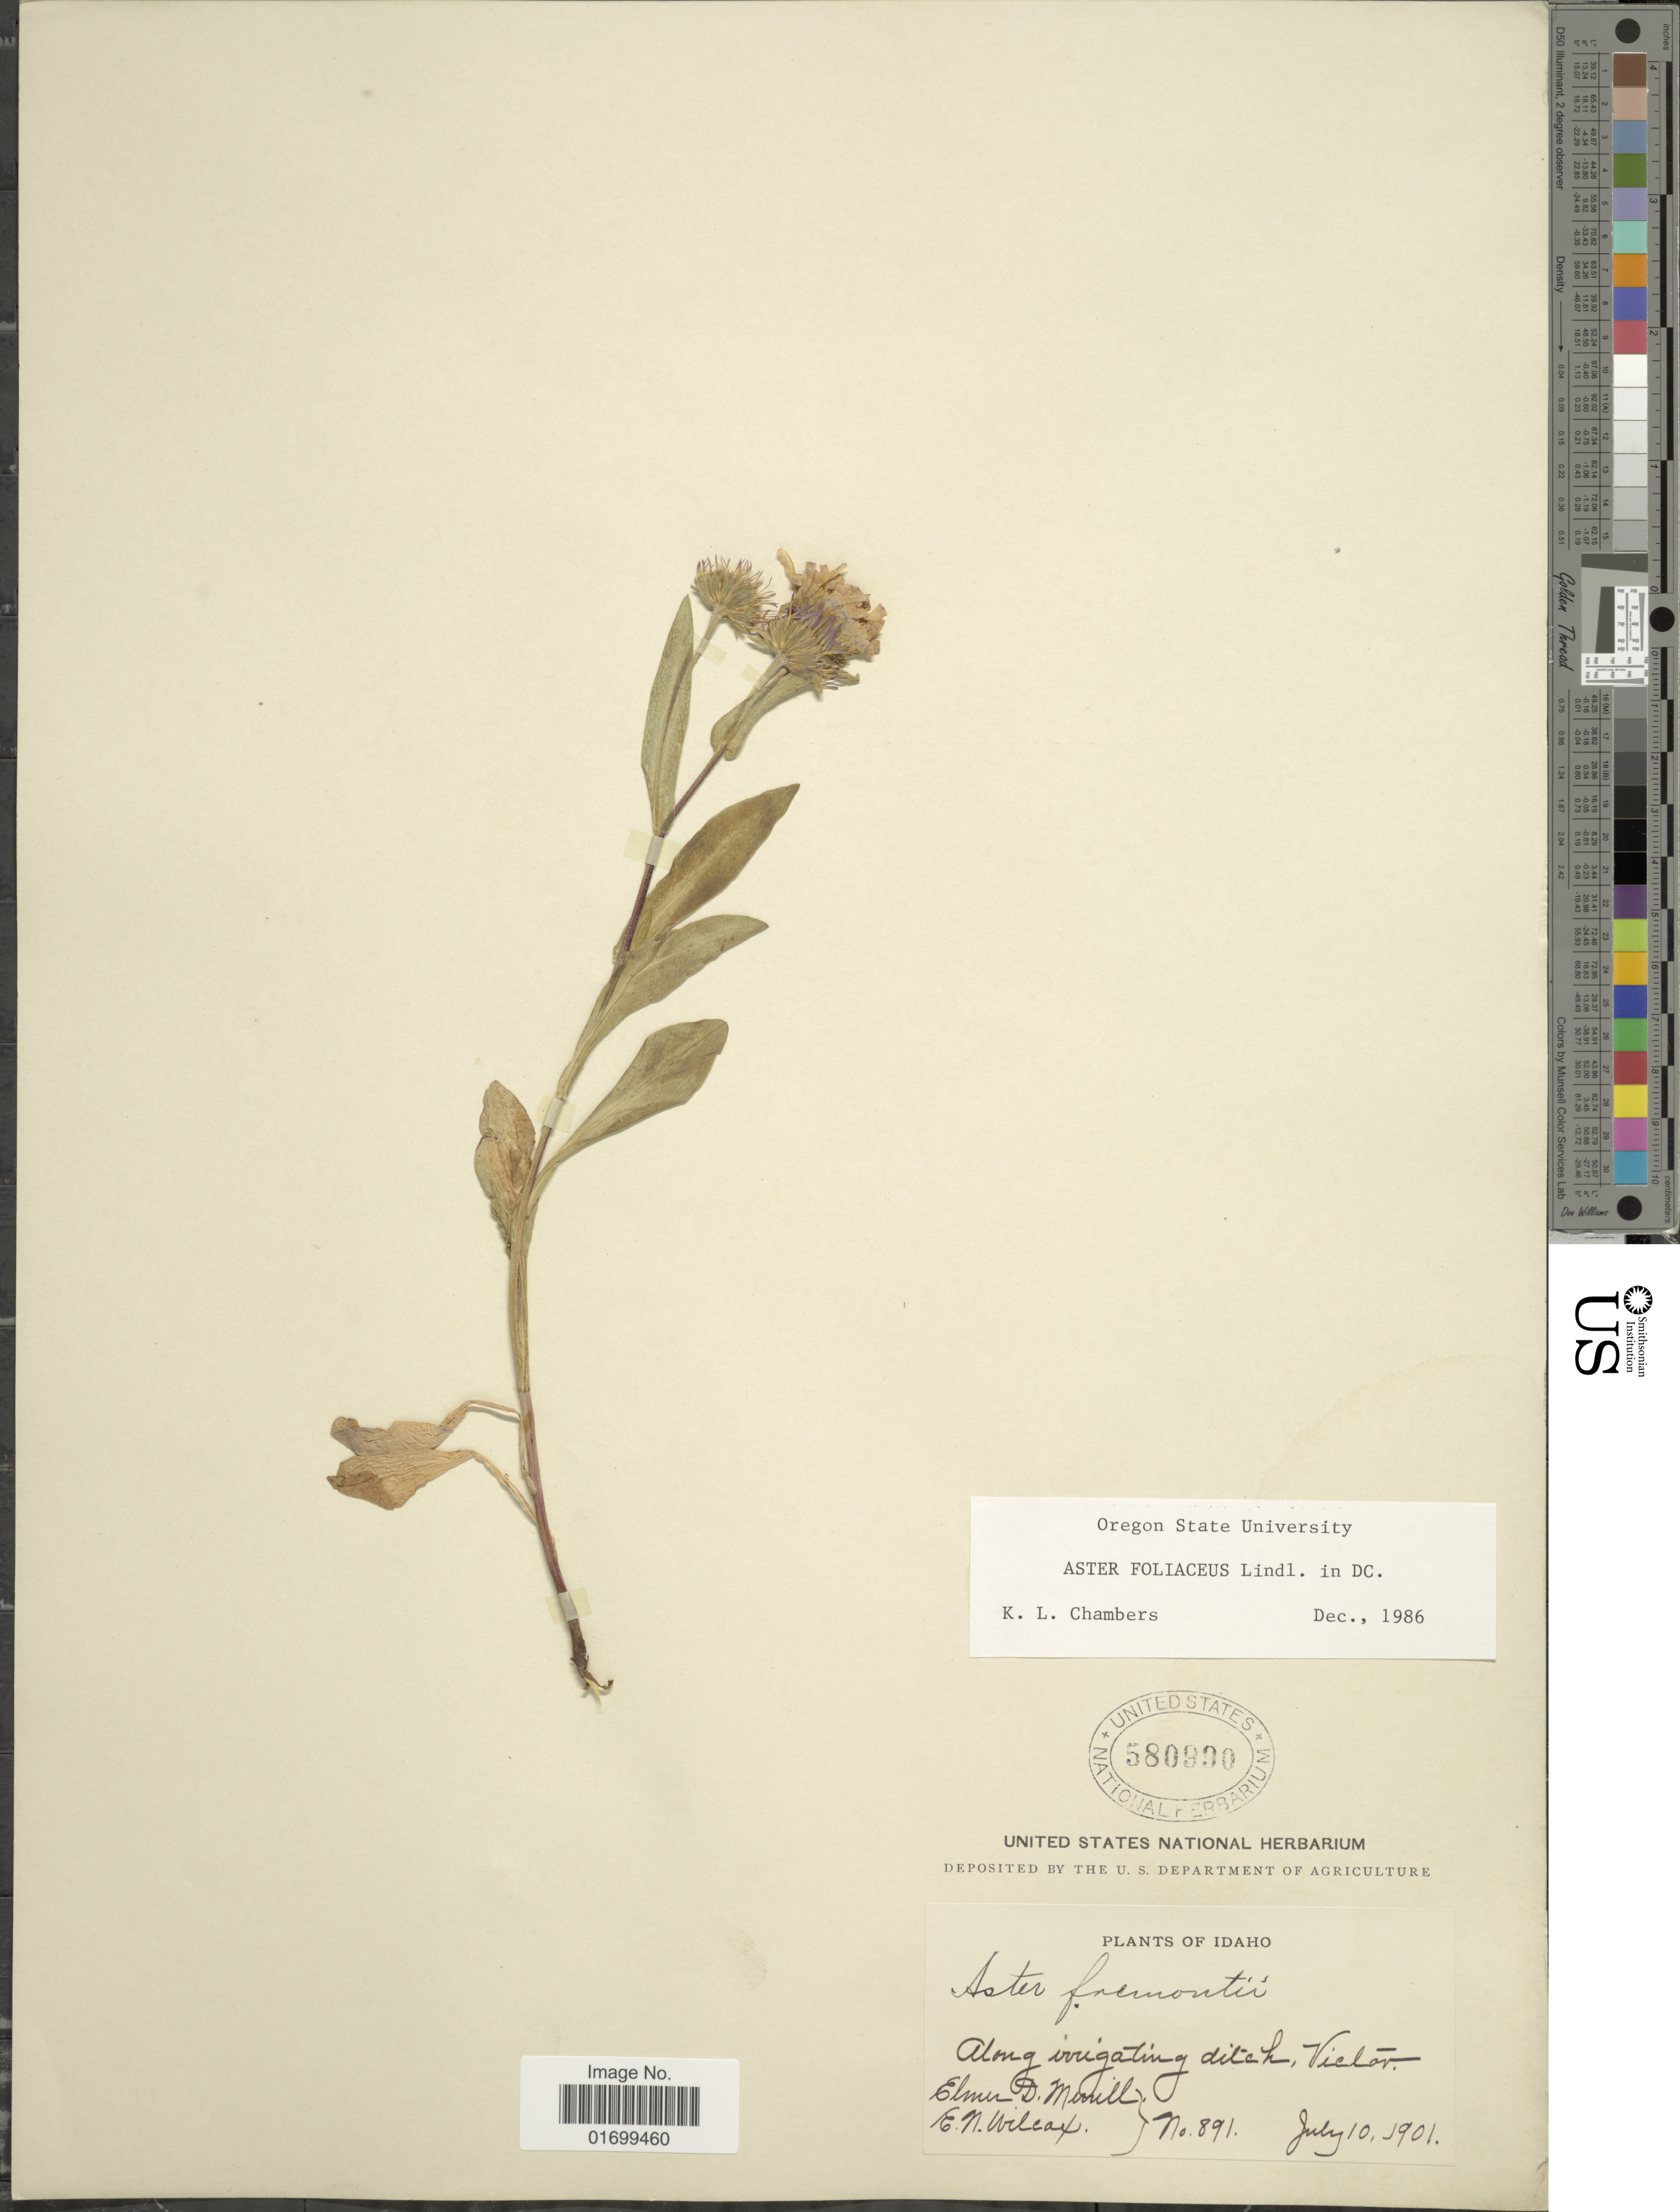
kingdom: Plantae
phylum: Tracheophyta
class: Magnoliopsida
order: Asterales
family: Asteraceae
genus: Symphyotrichum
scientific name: Symphyotrichum foliaceum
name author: (Lindl. ex DC.) G.L. Nesom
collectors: E. D. Merrill & E. Wilcox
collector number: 891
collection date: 1901-07-10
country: United States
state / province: Idaho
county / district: Latah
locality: Along irrigating ditch, Viola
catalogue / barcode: US 580990